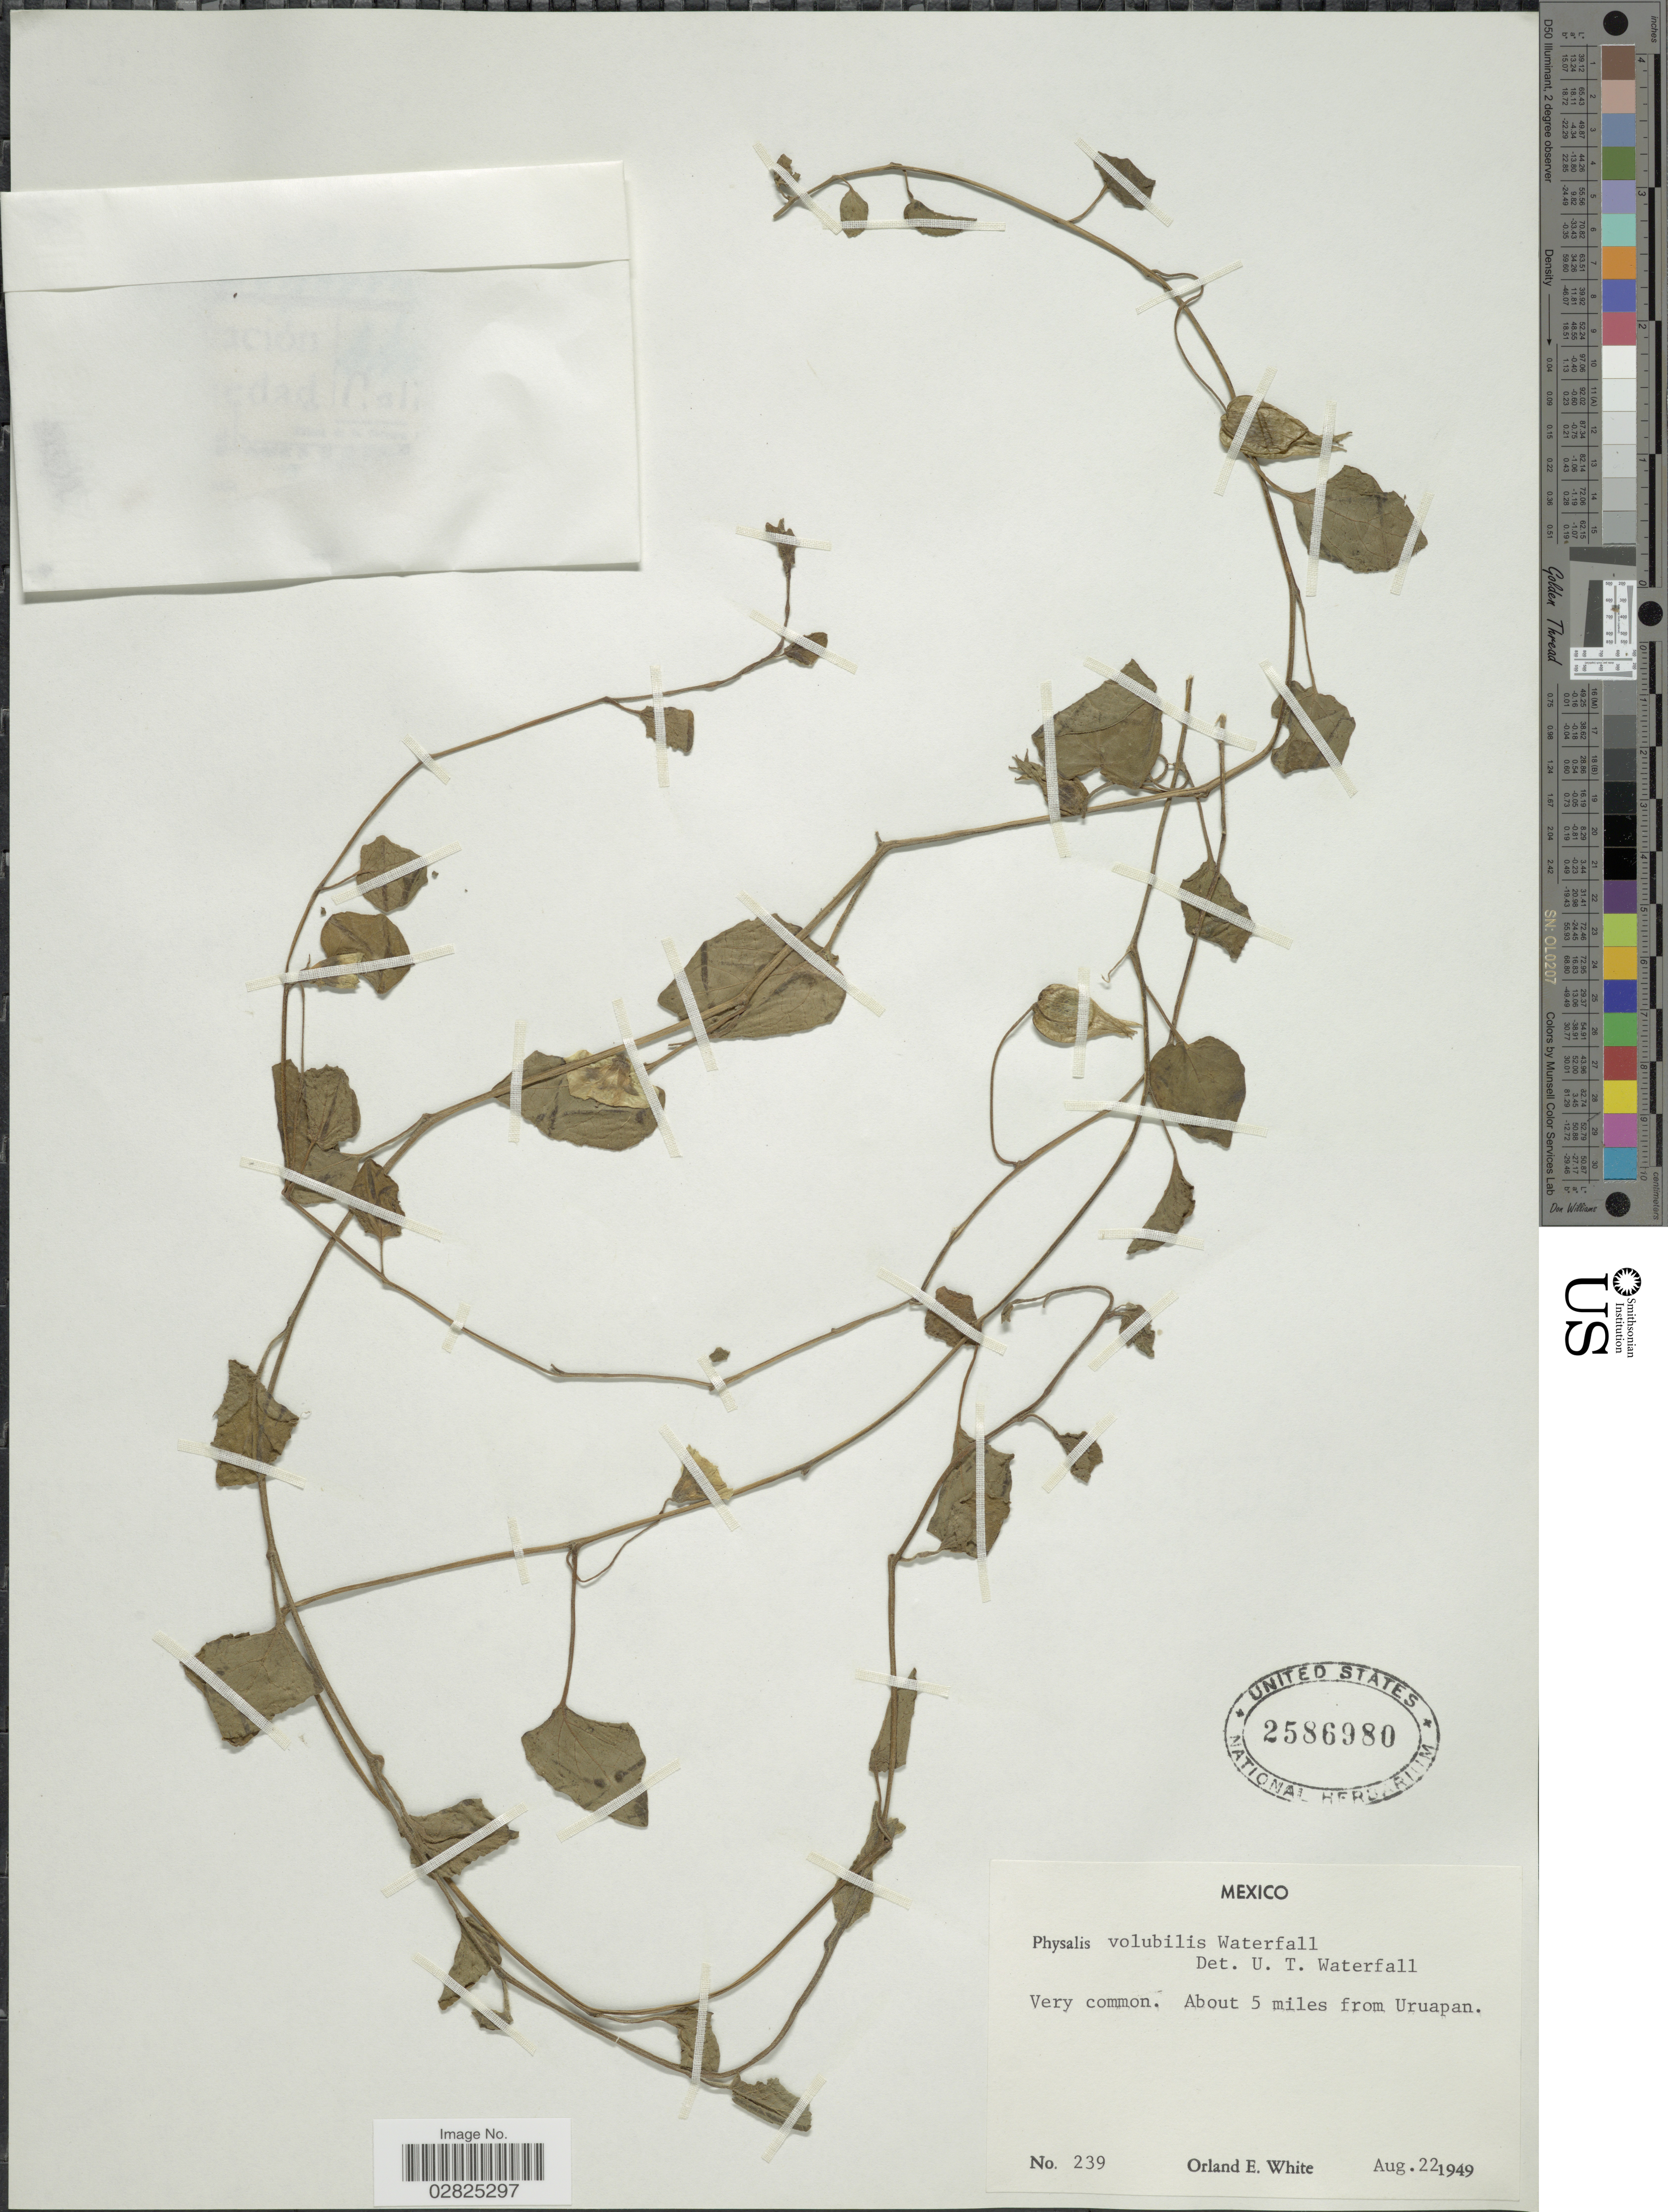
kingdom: Plantae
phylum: Tracheophyta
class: Magnoliopsida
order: Solanales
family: Solanaceae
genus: Physalis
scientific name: Physalis volubilis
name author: Waterf.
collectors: O. E. White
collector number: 239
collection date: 1949-08-22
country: Mexico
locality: About 5 miles from Uruapan.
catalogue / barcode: US 2586980